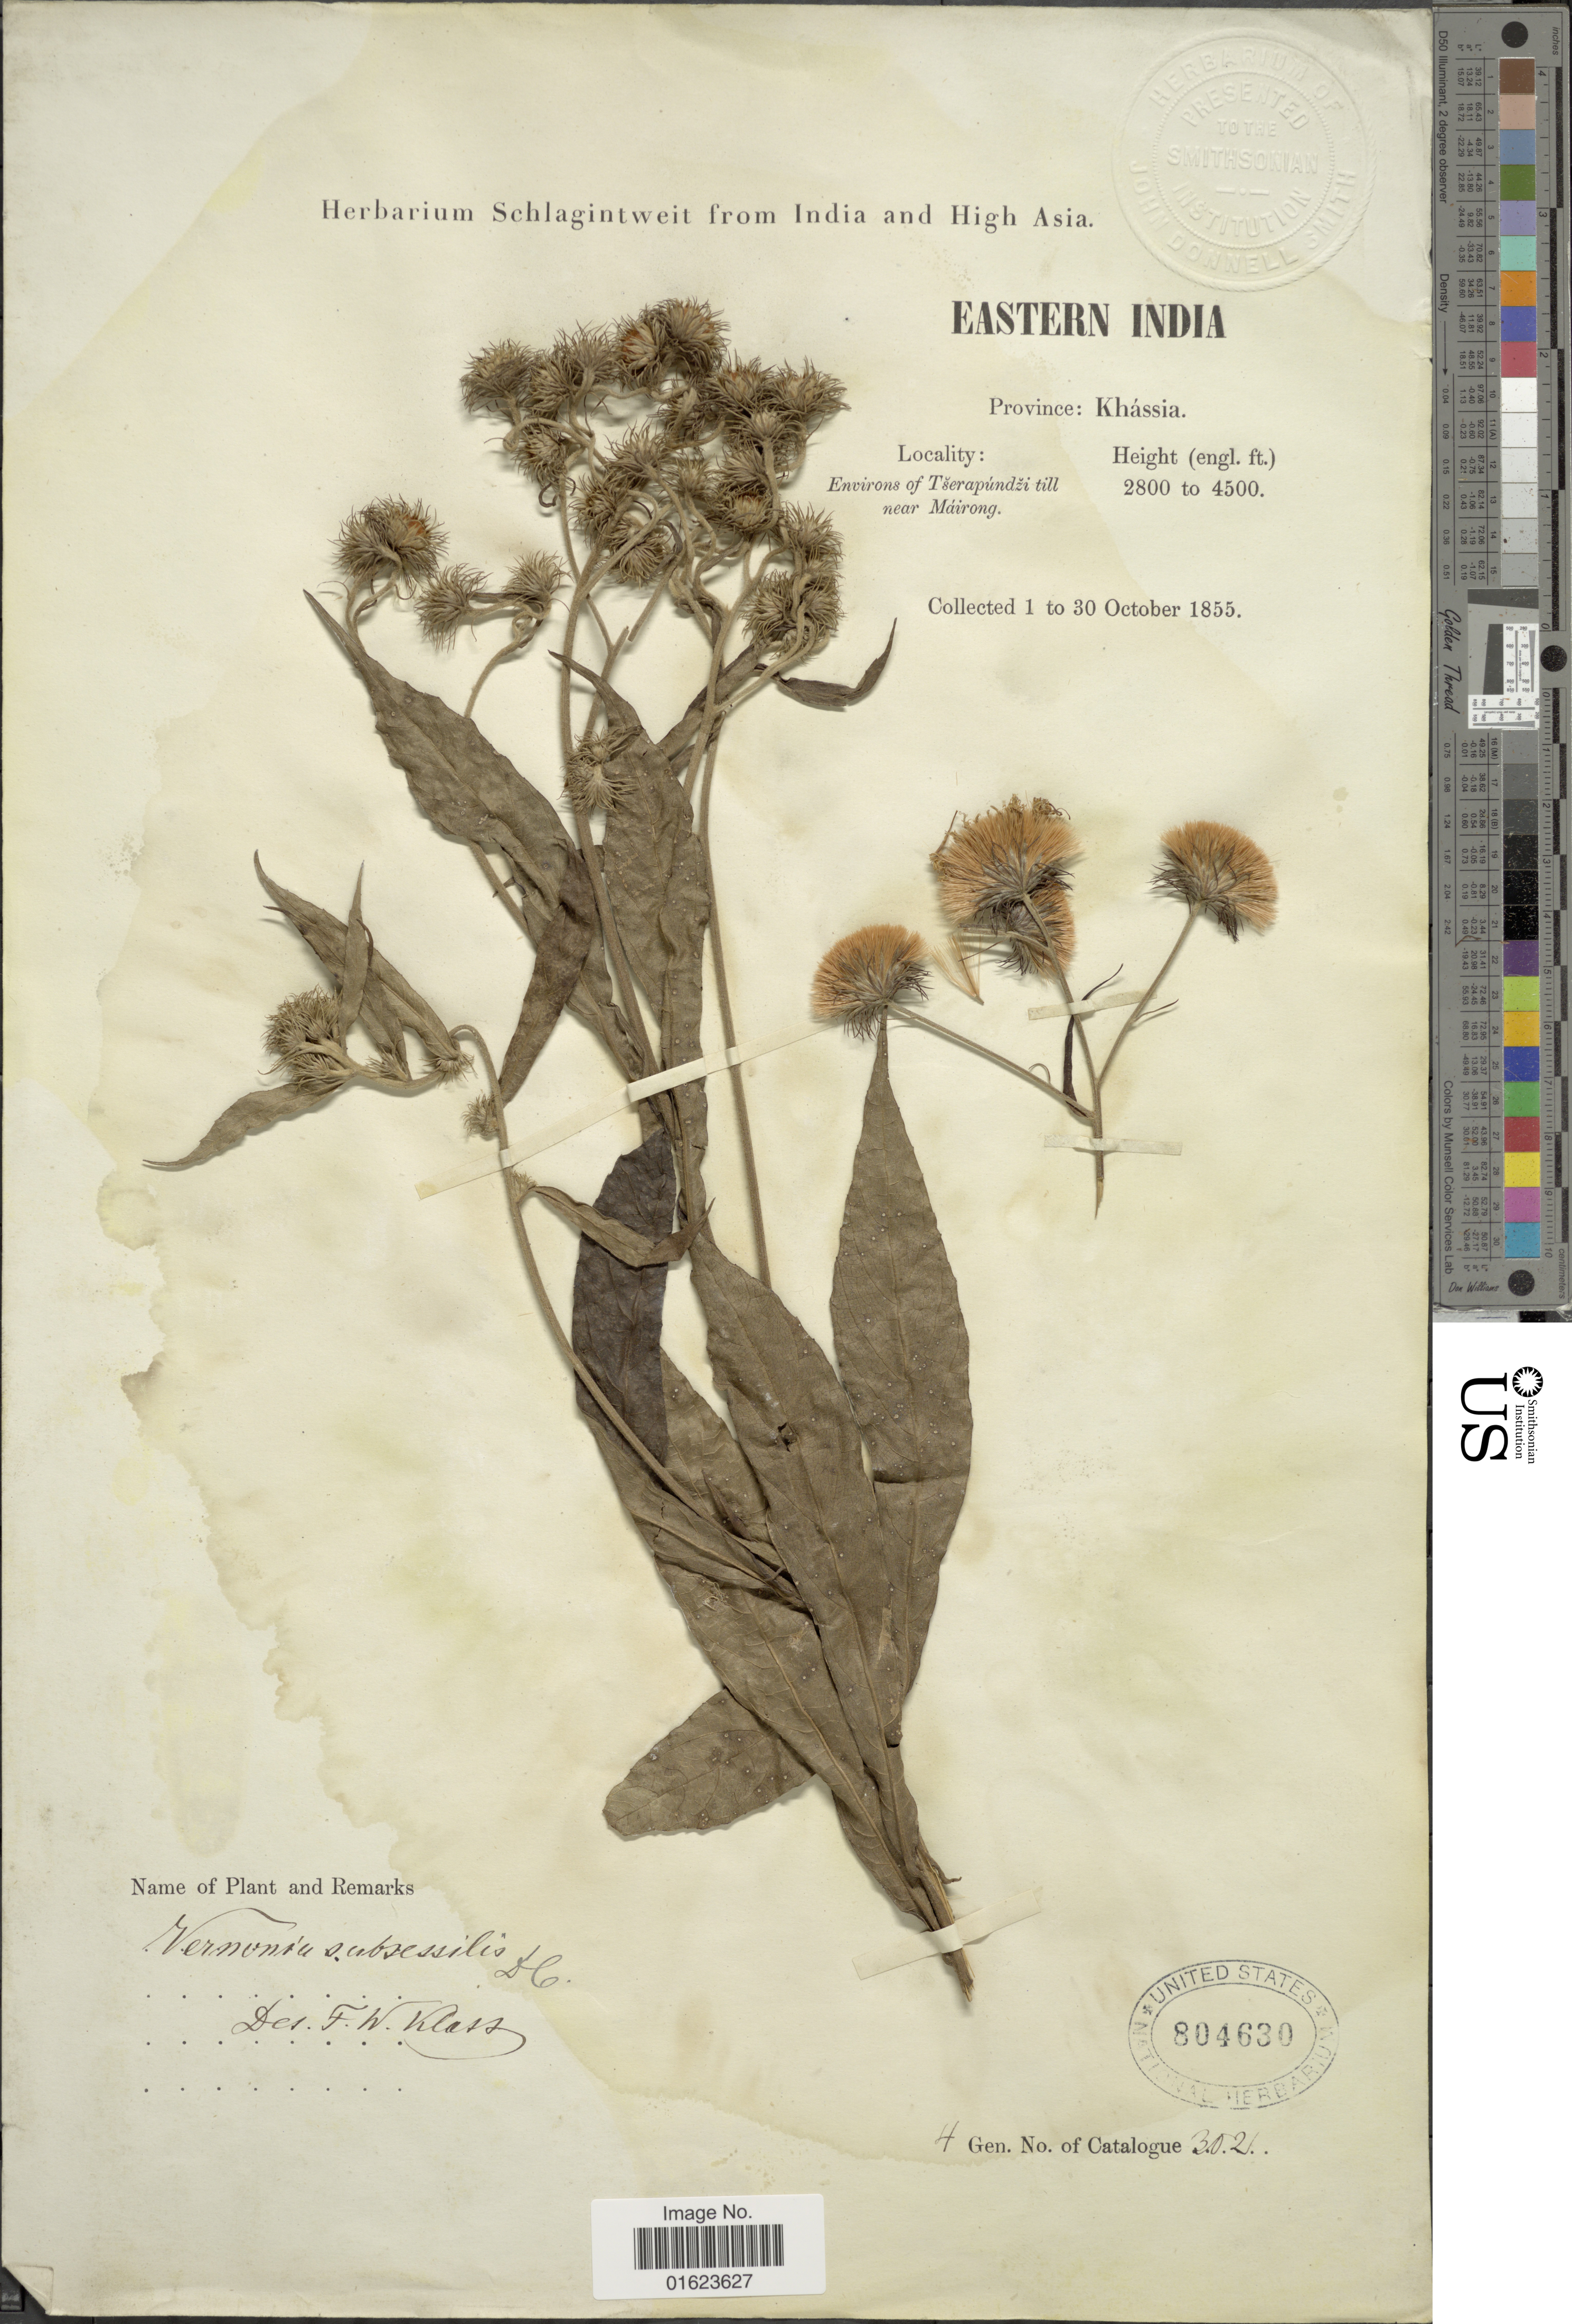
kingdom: Plantae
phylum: Tracheophyta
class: Magnoliopsida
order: Asterales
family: Asteraceae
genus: Khasianthus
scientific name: Khasianthus subsessilis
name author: (DC.) H. Rob. & Skvarla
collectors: ex herb. Schlagintweit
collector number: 3021?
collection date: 1855-10-01/1855-10-30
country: India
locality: Eastern India. Province: Khassia, Environs of Tserapundzi till near Mairong.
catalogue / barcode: US 804630